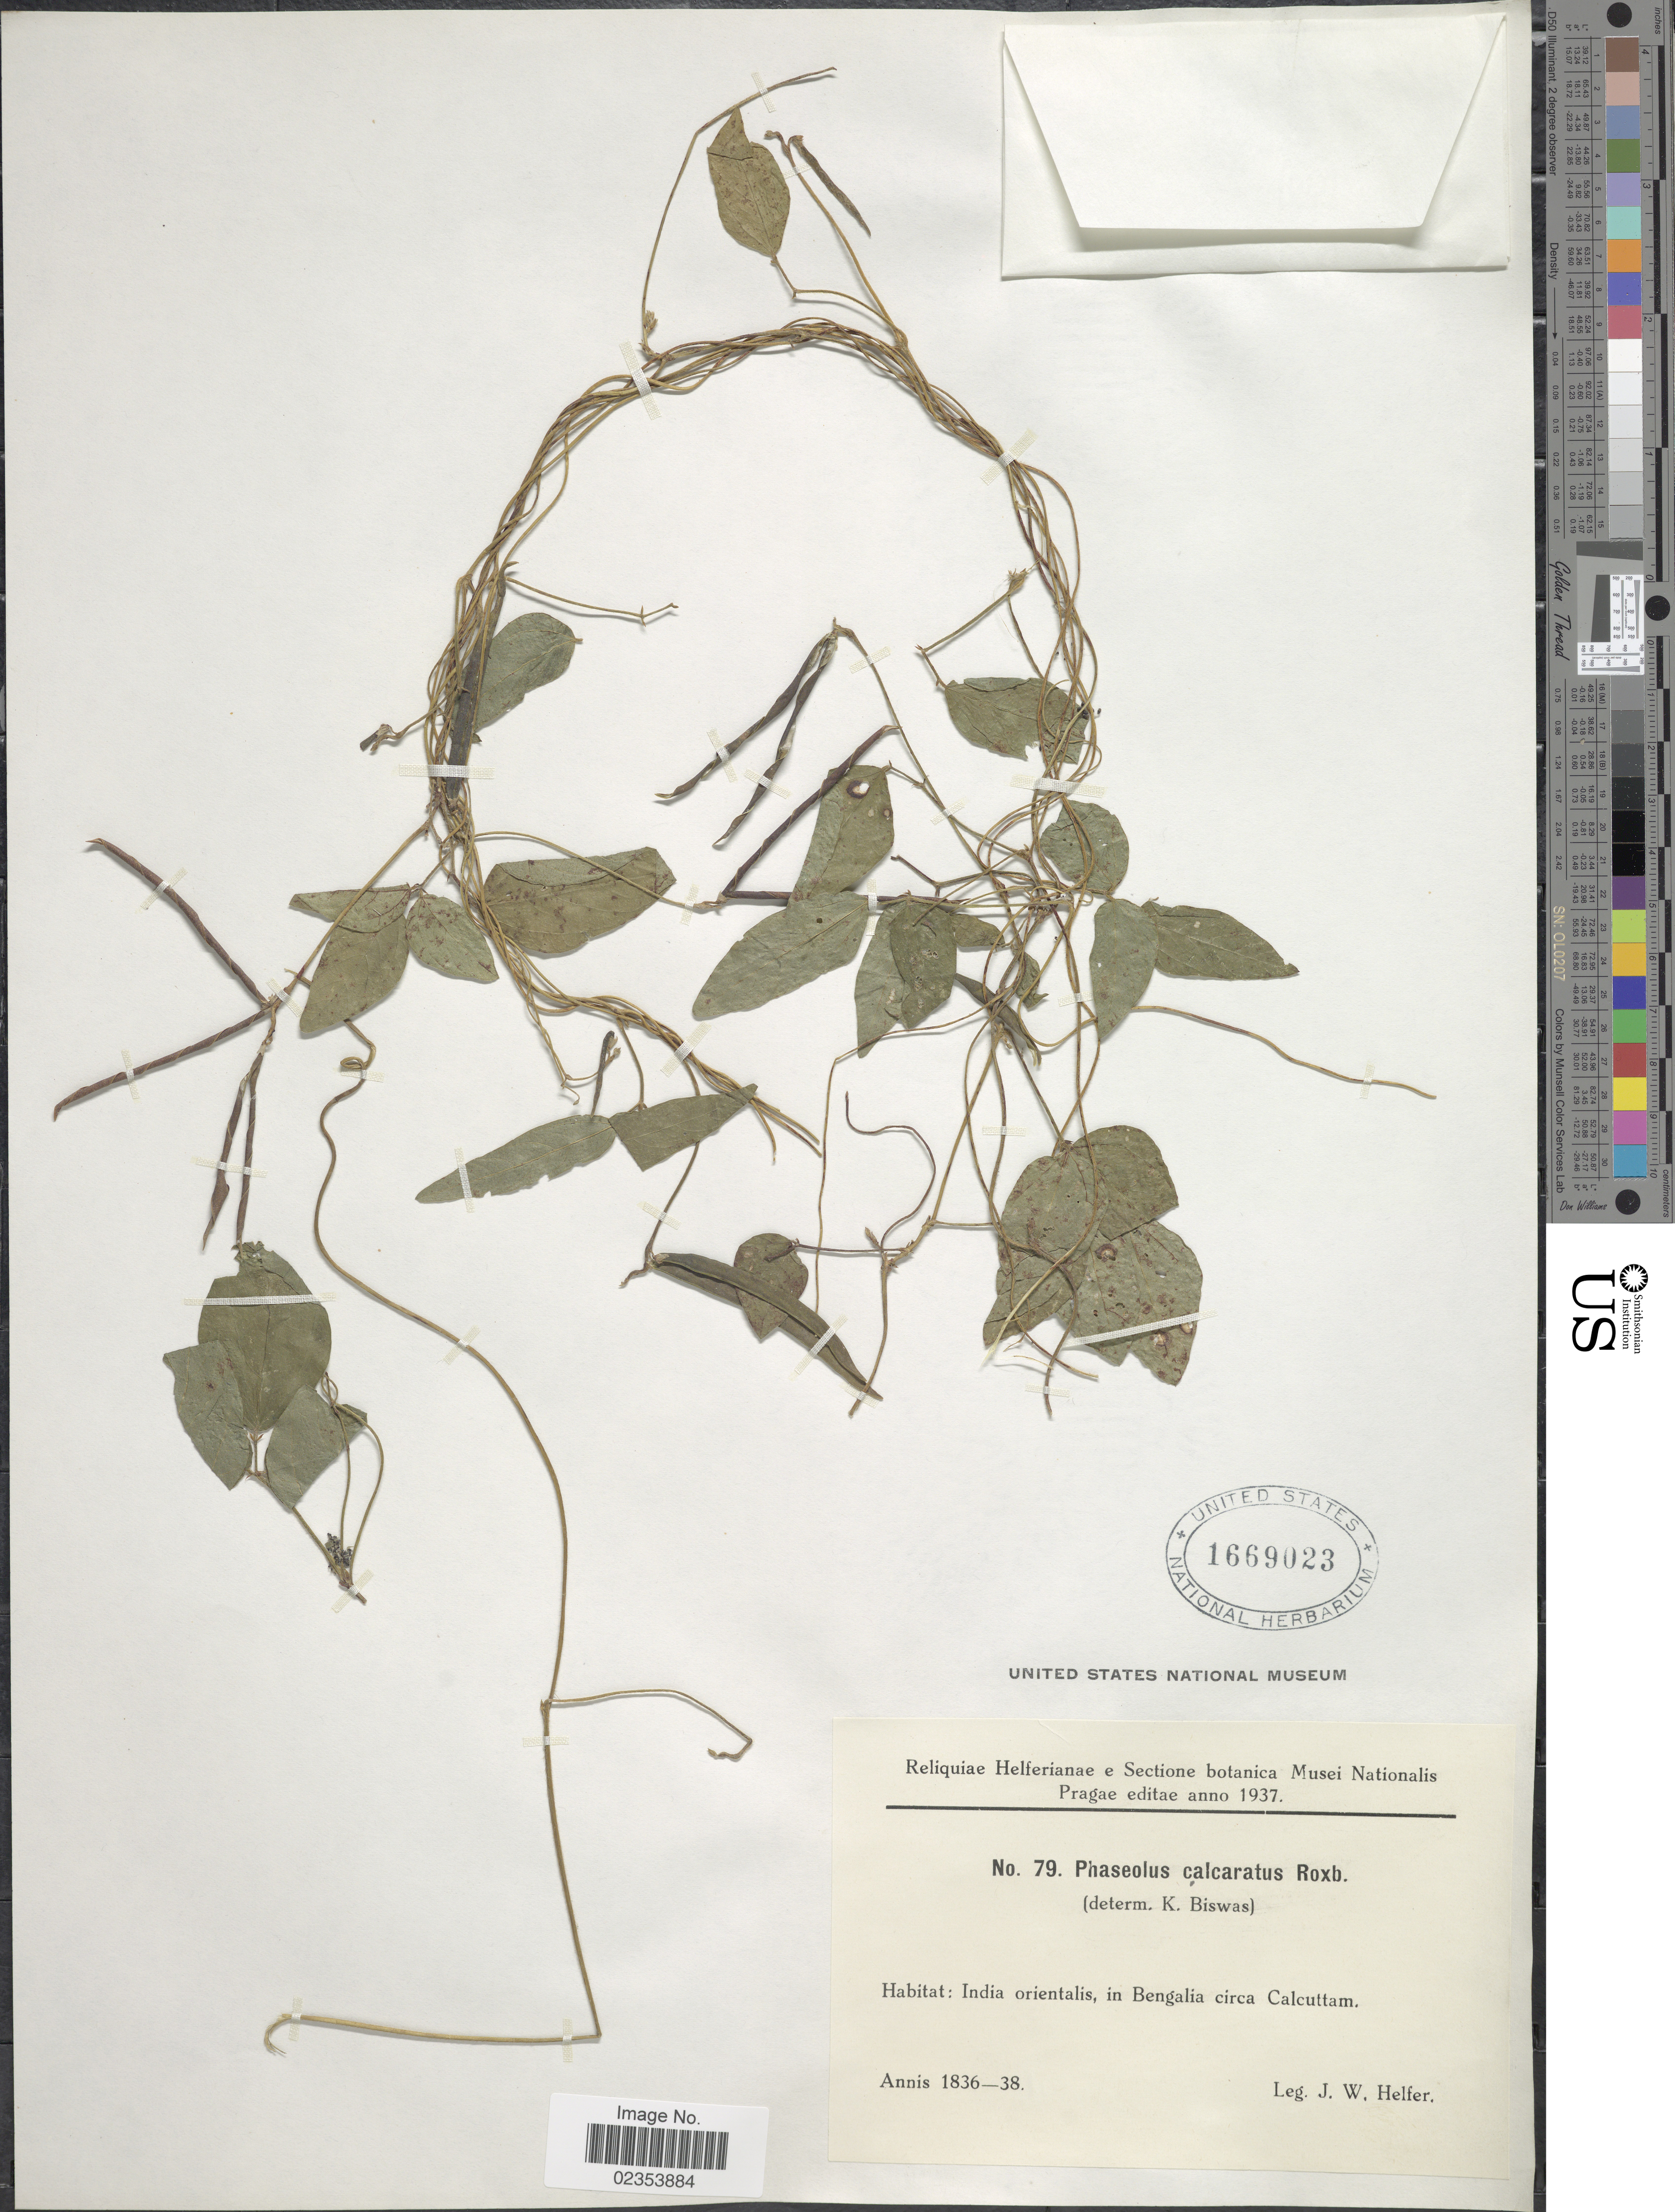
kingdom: Plantae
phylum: Tracheophyta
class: Magnoliopsida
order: Fabales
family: Fabaceae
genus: Vigna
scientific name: Vigna umbellata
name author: (Thunb.) Ohwi & H. Ohashi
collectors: J. W. Helfer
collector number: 79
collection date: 1836/1838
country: India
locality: India Orientalis, in Bengalia circa Calcuttam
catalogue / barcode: US 1669023